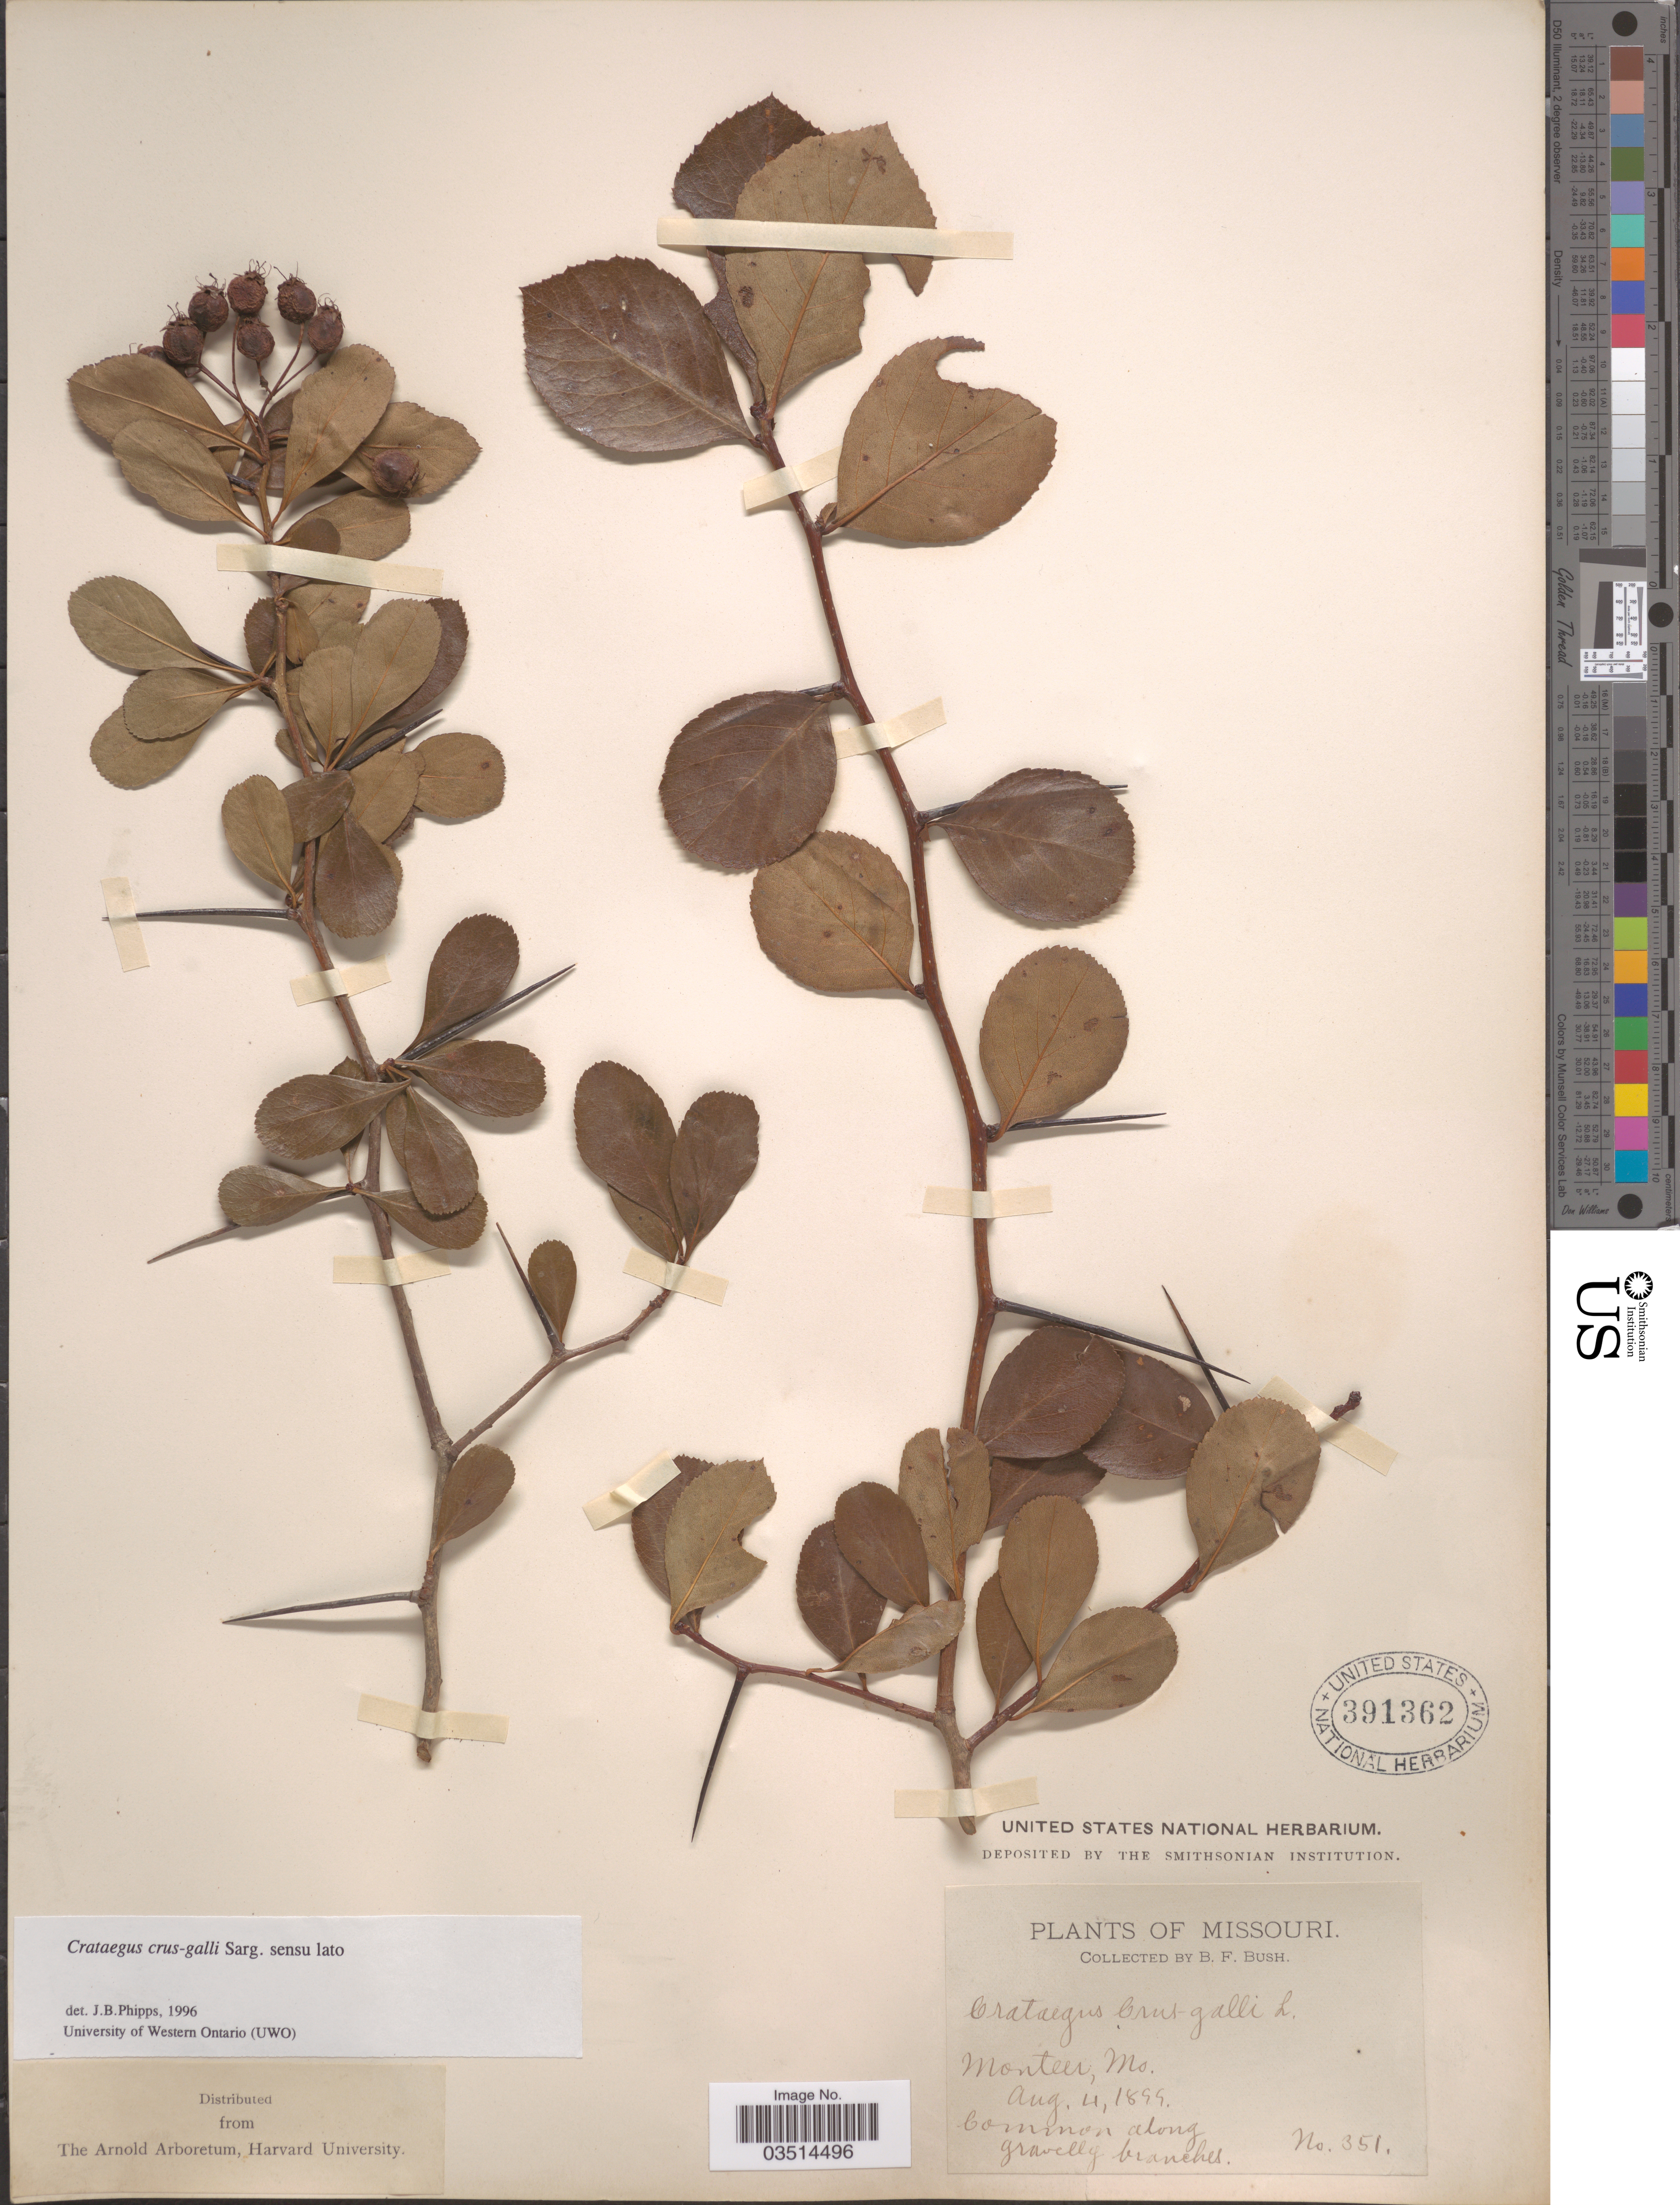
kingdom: Plantae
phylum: Tracheophyta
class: Magnoliopsida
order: Rosales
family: Rosaceae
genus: Crataegus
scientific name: Crataegus crus-galli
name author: L.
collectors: B. F. Bush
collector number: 351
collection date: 1899-08-04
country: United States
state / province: Missouri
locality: Monteer.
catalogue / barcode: US 391362